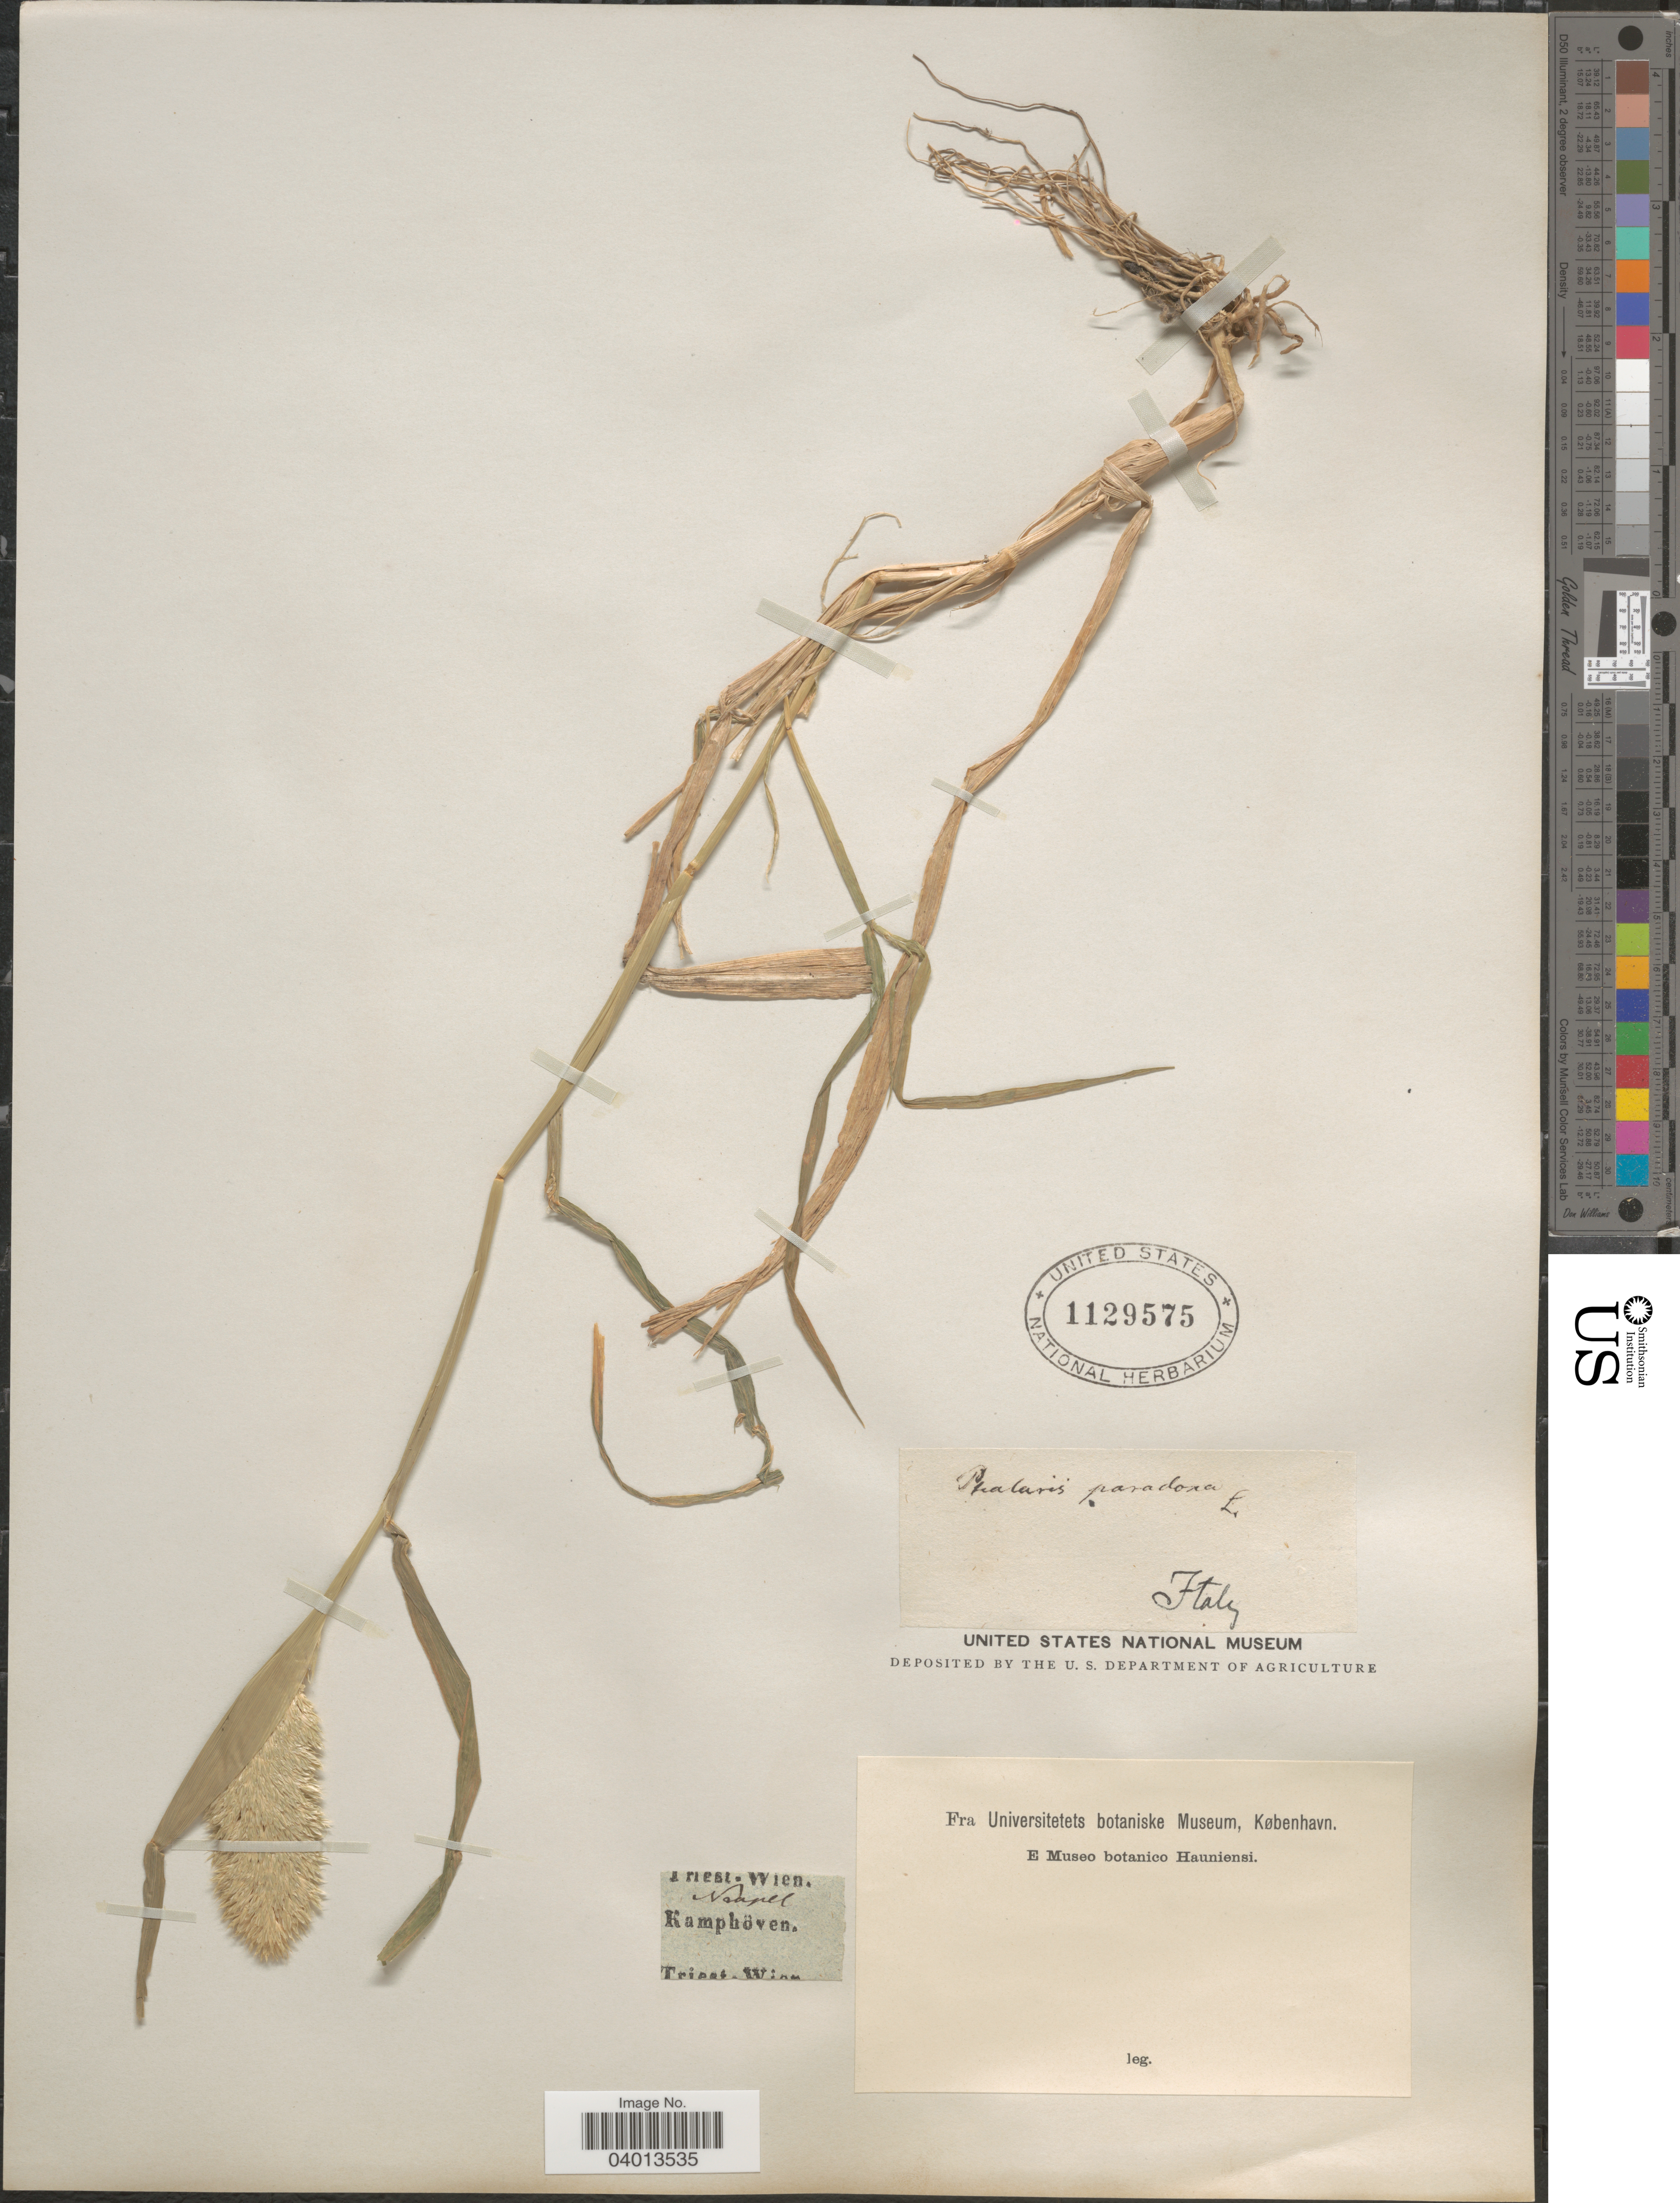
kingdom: Plantae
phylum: Tracheophyta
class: Liliopsida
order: Poales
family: Poaceae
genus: Phalaris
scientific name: Phalaris paradoxa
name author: L.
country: Italy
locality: Naepel. Kamphöven.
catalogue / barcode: US 1129575